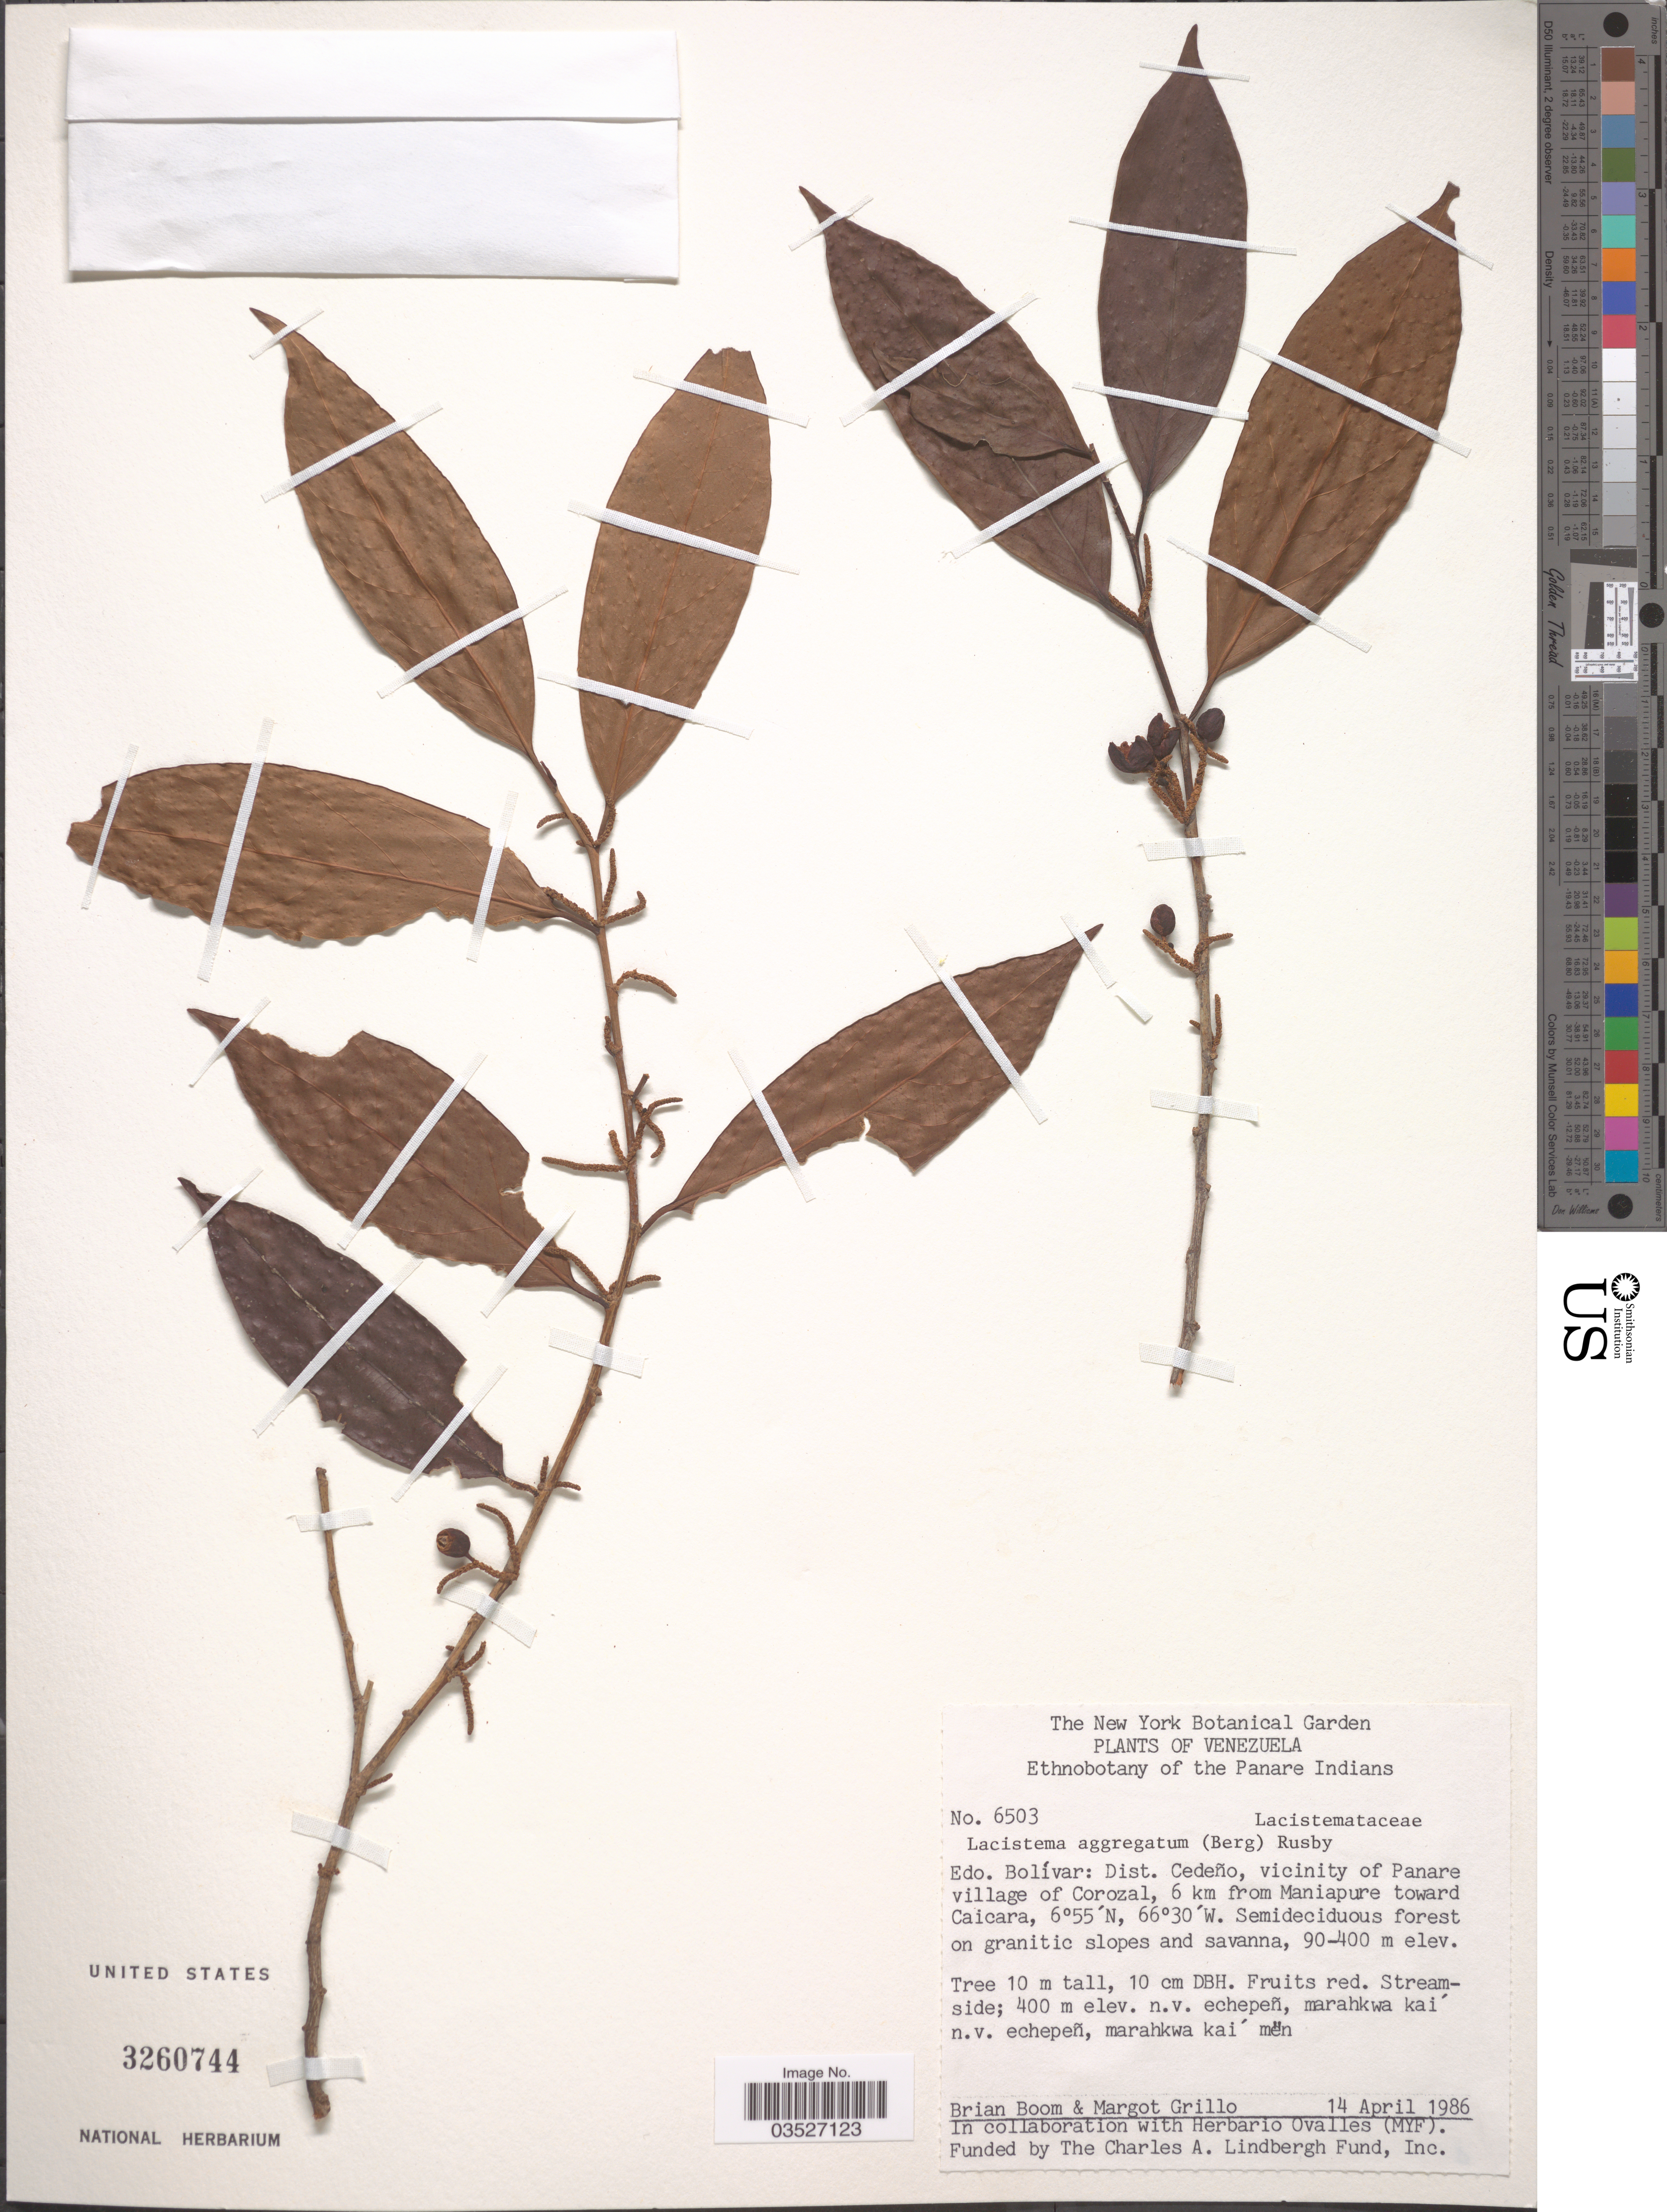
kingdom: Plantae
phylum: Tracheophyta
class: Magnoliopsida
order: Malpighiales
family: Lacistemataceae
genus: Lacistema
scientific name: Lacistema aggregatum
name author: (P.J. Bergius) Rusby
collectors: B. M. Boom & M. Grillo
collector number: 6503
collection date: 1986-04-14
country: Venezuela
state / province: Bolivar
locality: Dist. Cedeño, vicinity of Panare village of Corozal, 6 km from Maniapure toward Caicara.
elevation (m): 90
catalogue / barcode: US 3260744